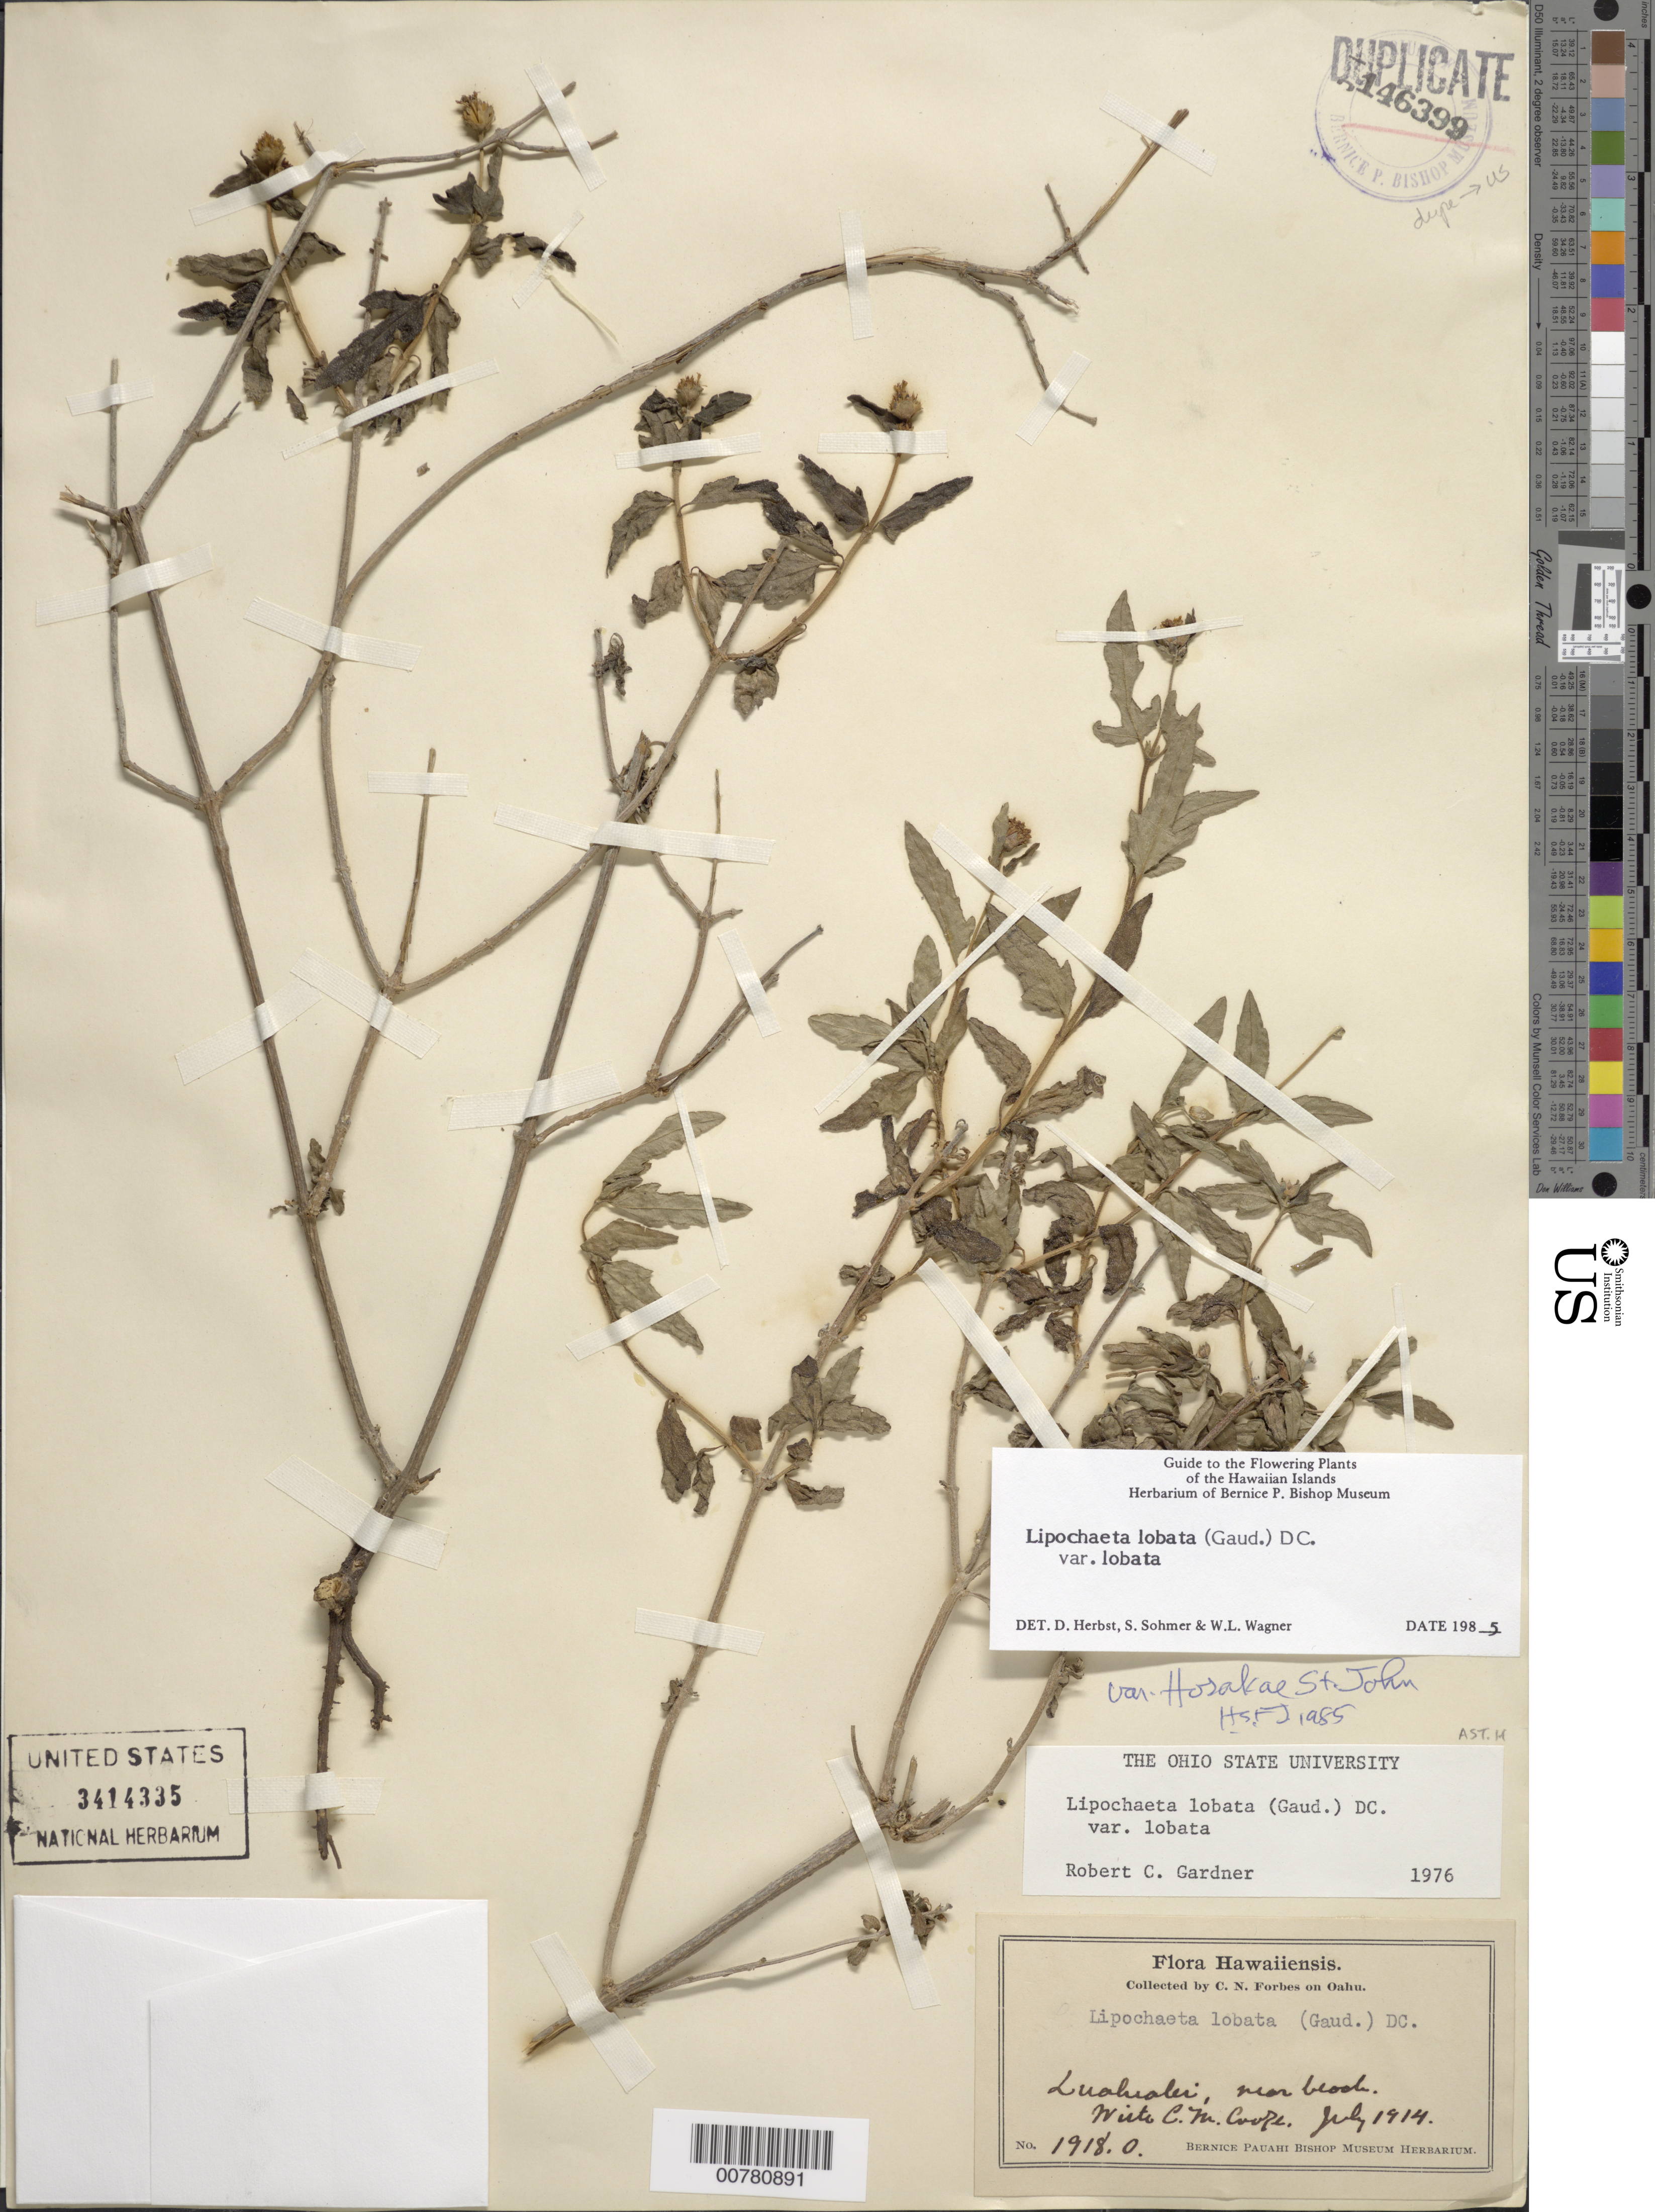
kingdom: Plantae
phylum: Tracheophyta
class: Magnoliopsida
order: Asterales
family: Asteraceae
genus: Lipochaeta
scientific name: Lipochaeta lobata var. lobata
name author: (Gaudich.) DC.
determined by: Wagner, W. L.; Herbst, D. R.; Sohmer, S. H.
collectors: C. N. Forbes & C. M. Cooke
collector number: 1918.O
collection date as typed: Jul 1914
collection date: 1914-07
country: United States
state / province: Hawaii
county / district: Honolulu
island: Oahu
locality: Lualualei, near beach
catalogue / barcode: US 3414335